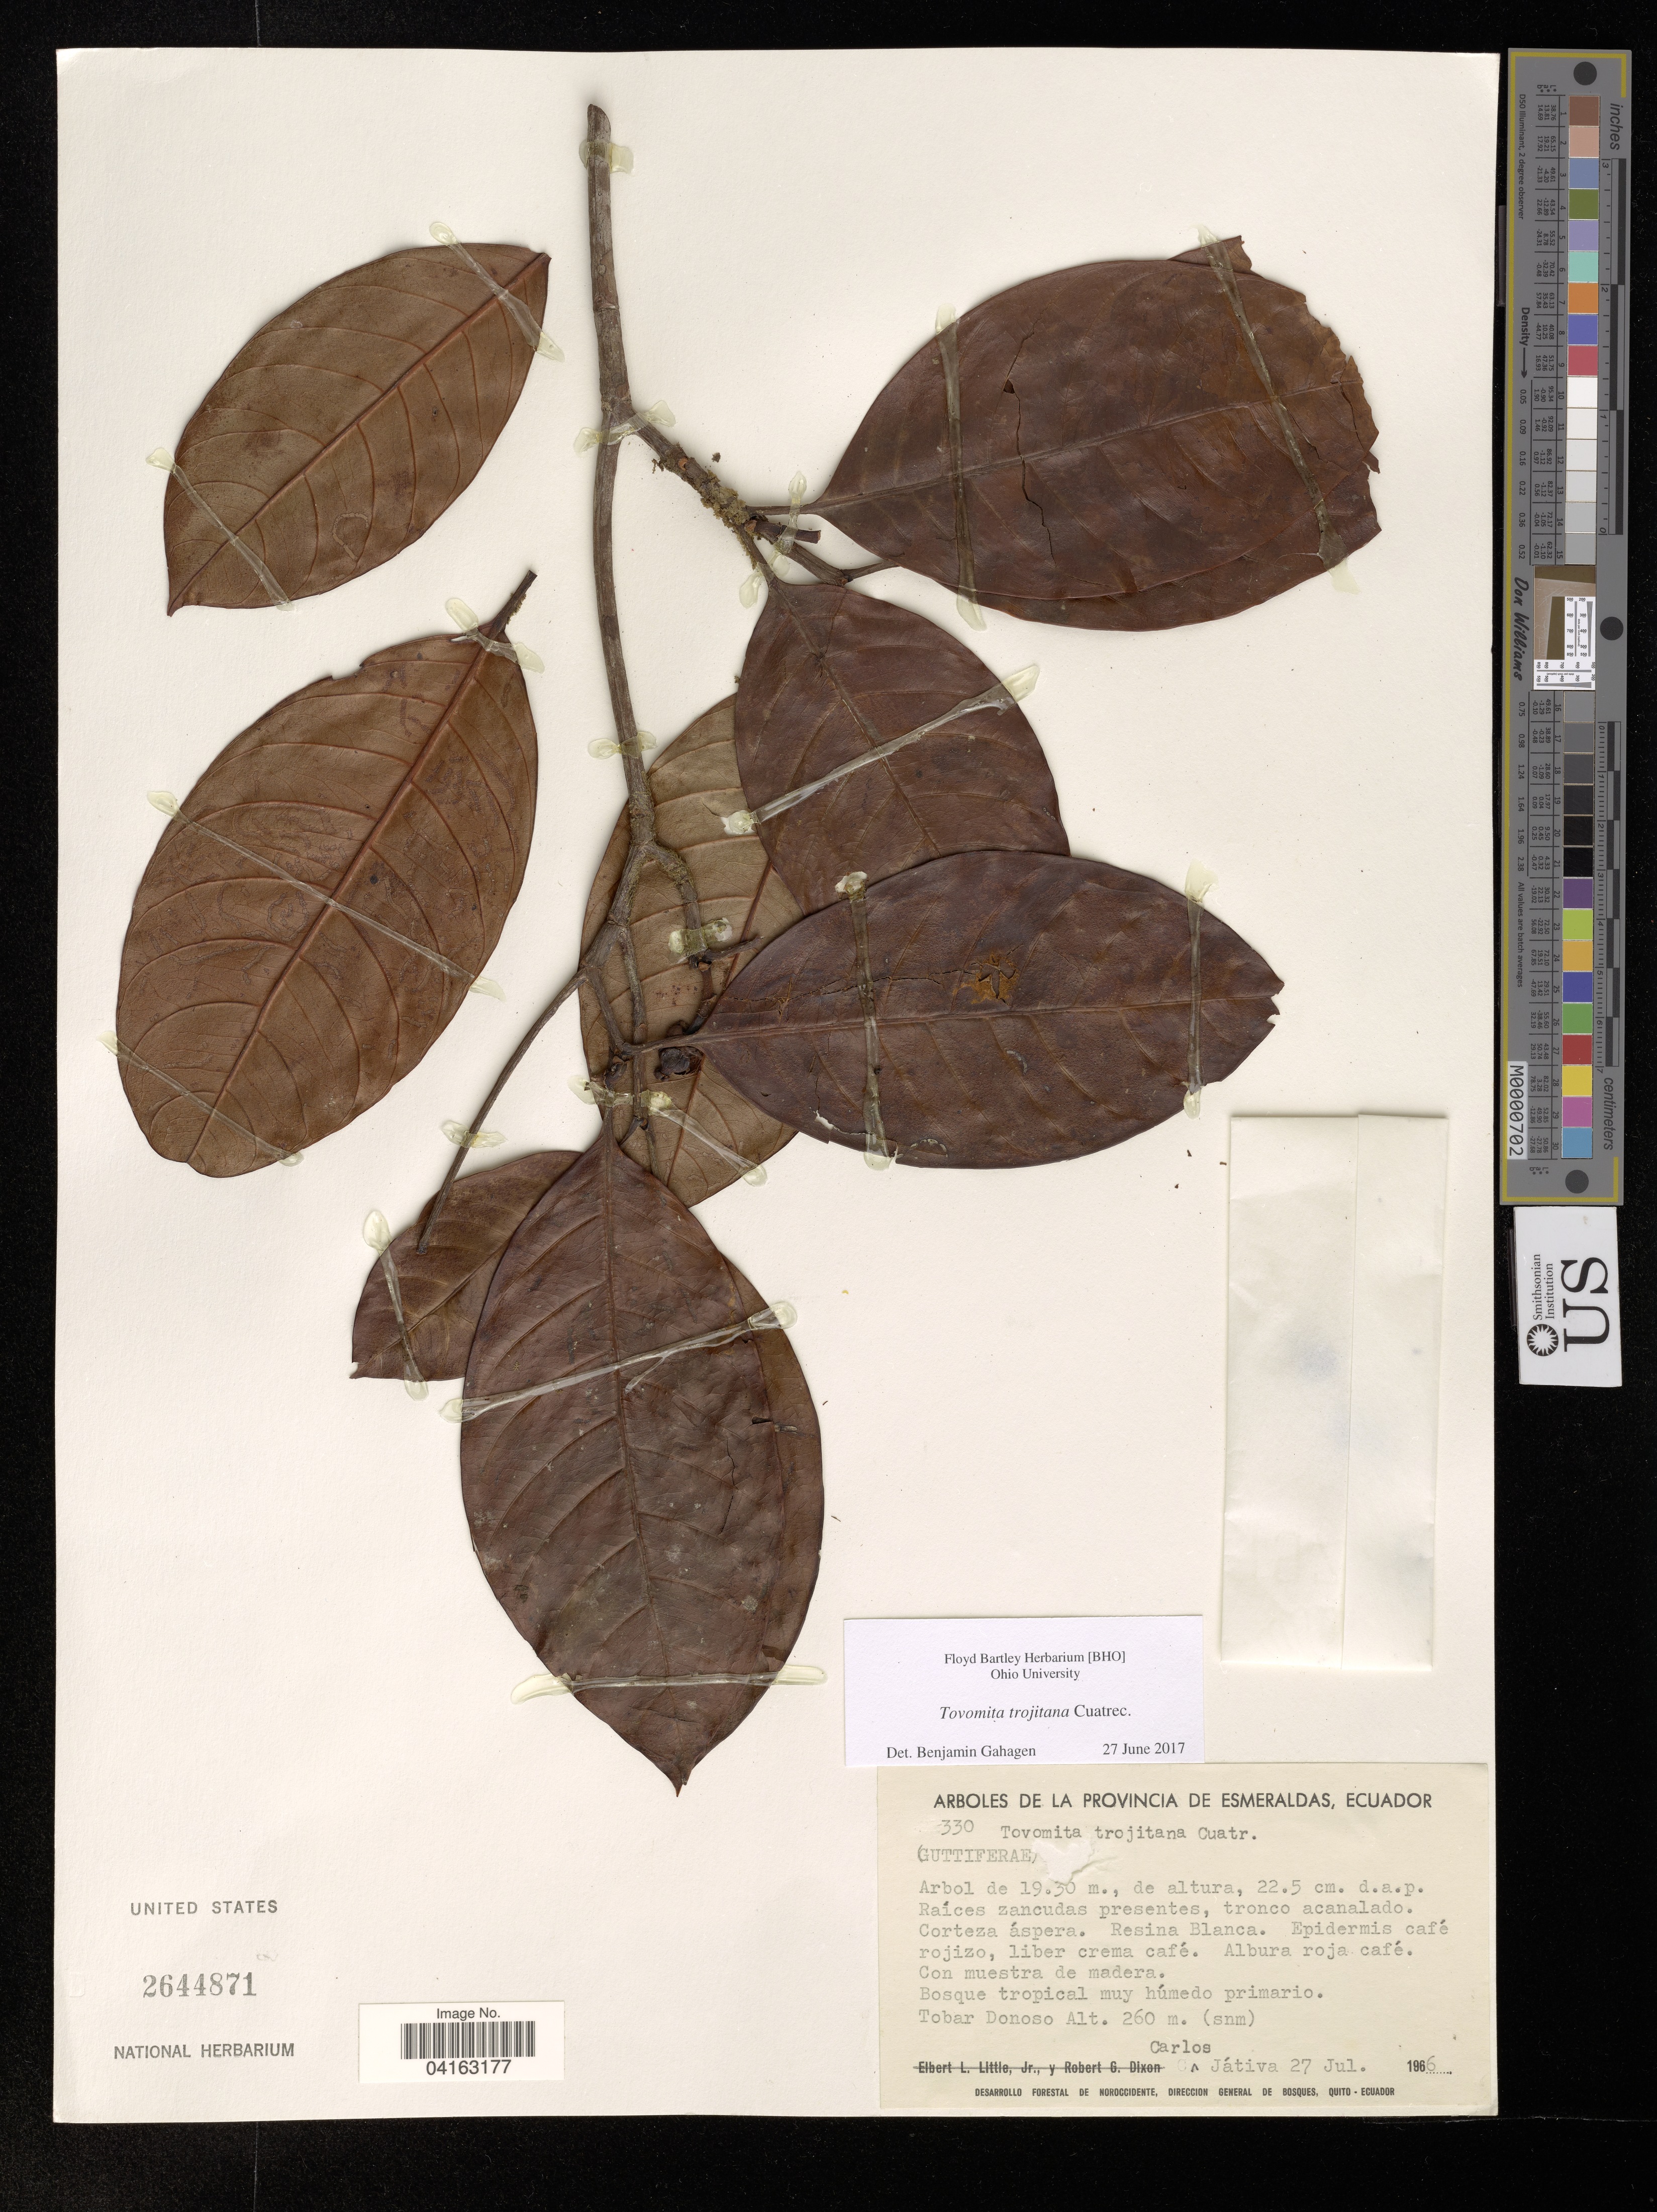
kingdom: Plantae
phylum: Tracheophyta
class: Magnoliopsida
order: Malpighiales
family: Clusiaceae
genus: Tovomita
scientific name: Tovomita trojitana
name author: Cuatrec.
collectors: C. Játiva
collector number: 330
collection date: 1966-07-27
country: Ecuador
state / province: Esmeraldas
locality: Tobar Donoso.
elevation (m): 260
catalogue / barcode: US 2644871